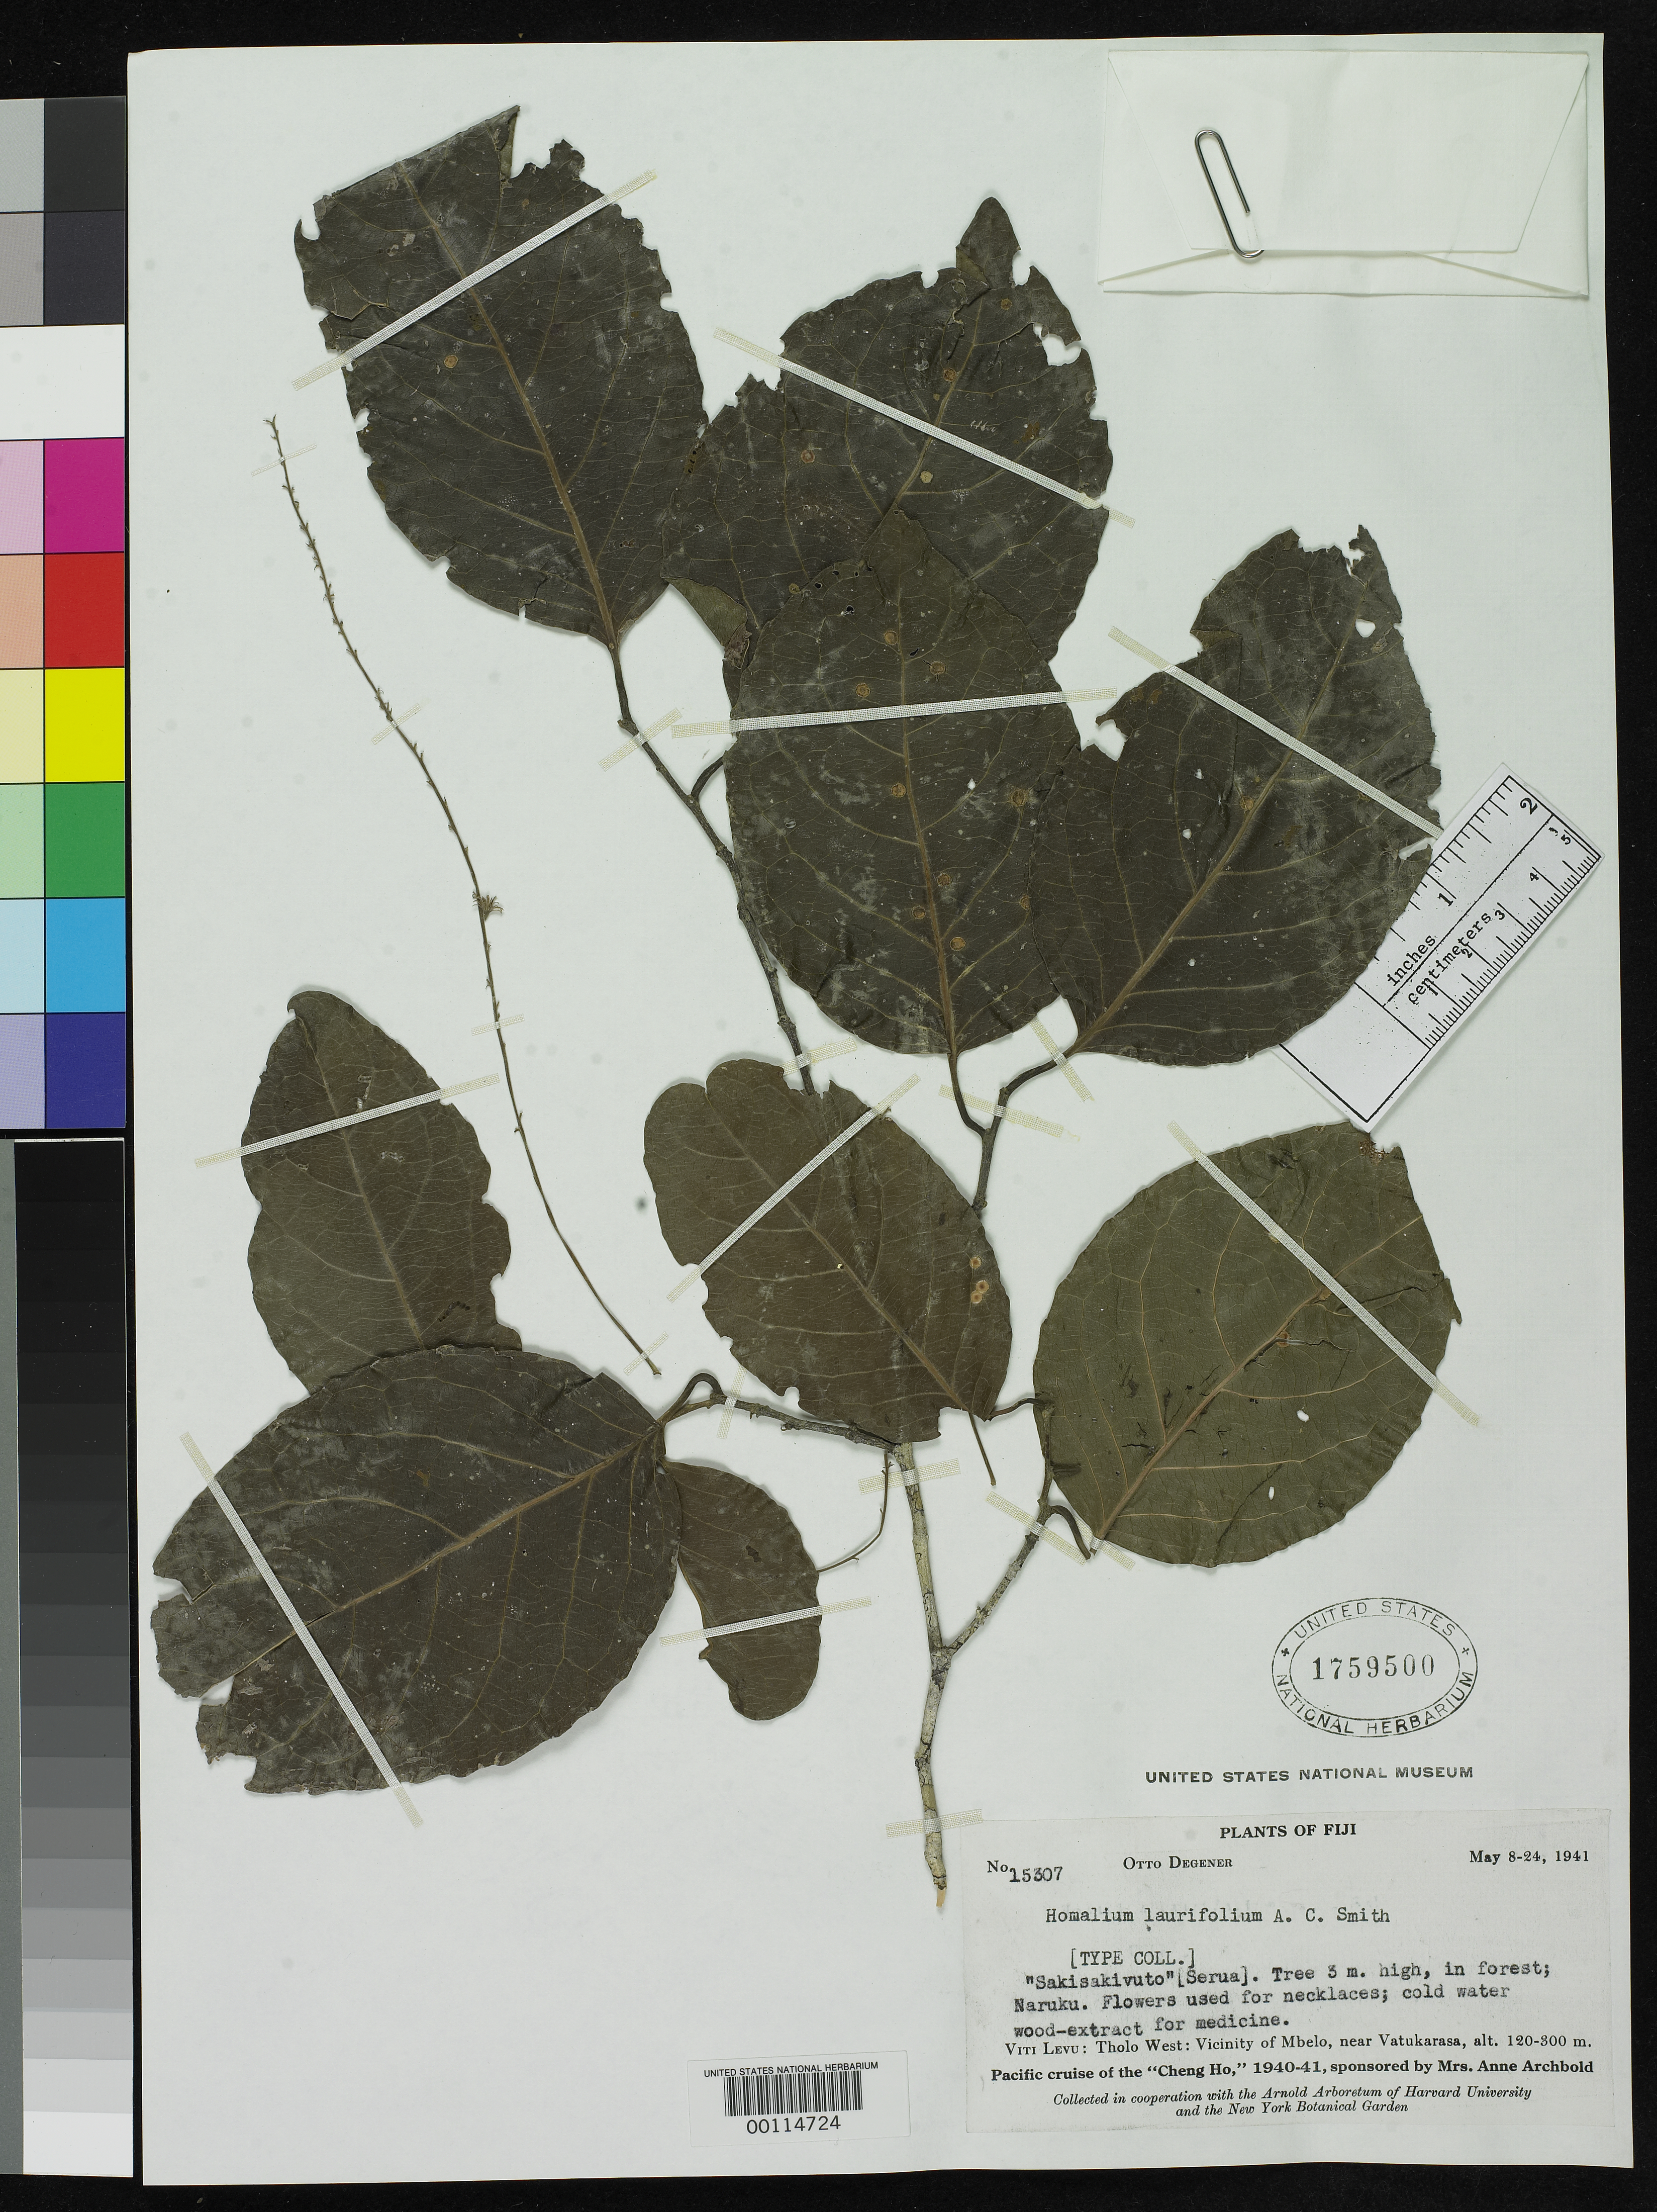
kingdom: Plantae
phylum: Tracheophyta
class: Magnoliopsida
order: Malpighiales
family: Salicaceae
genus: Homalium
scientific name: Homalium laurifolium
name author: A.C. Sm.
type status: Isotype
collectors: O. Degener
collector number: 15307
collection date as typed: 18 May 1941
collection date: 1941-05-18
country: Fiji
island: Viti Levu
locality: Tholo west, Naruku. [Viti Levu Group]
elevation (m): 250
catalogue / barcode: US 1759500